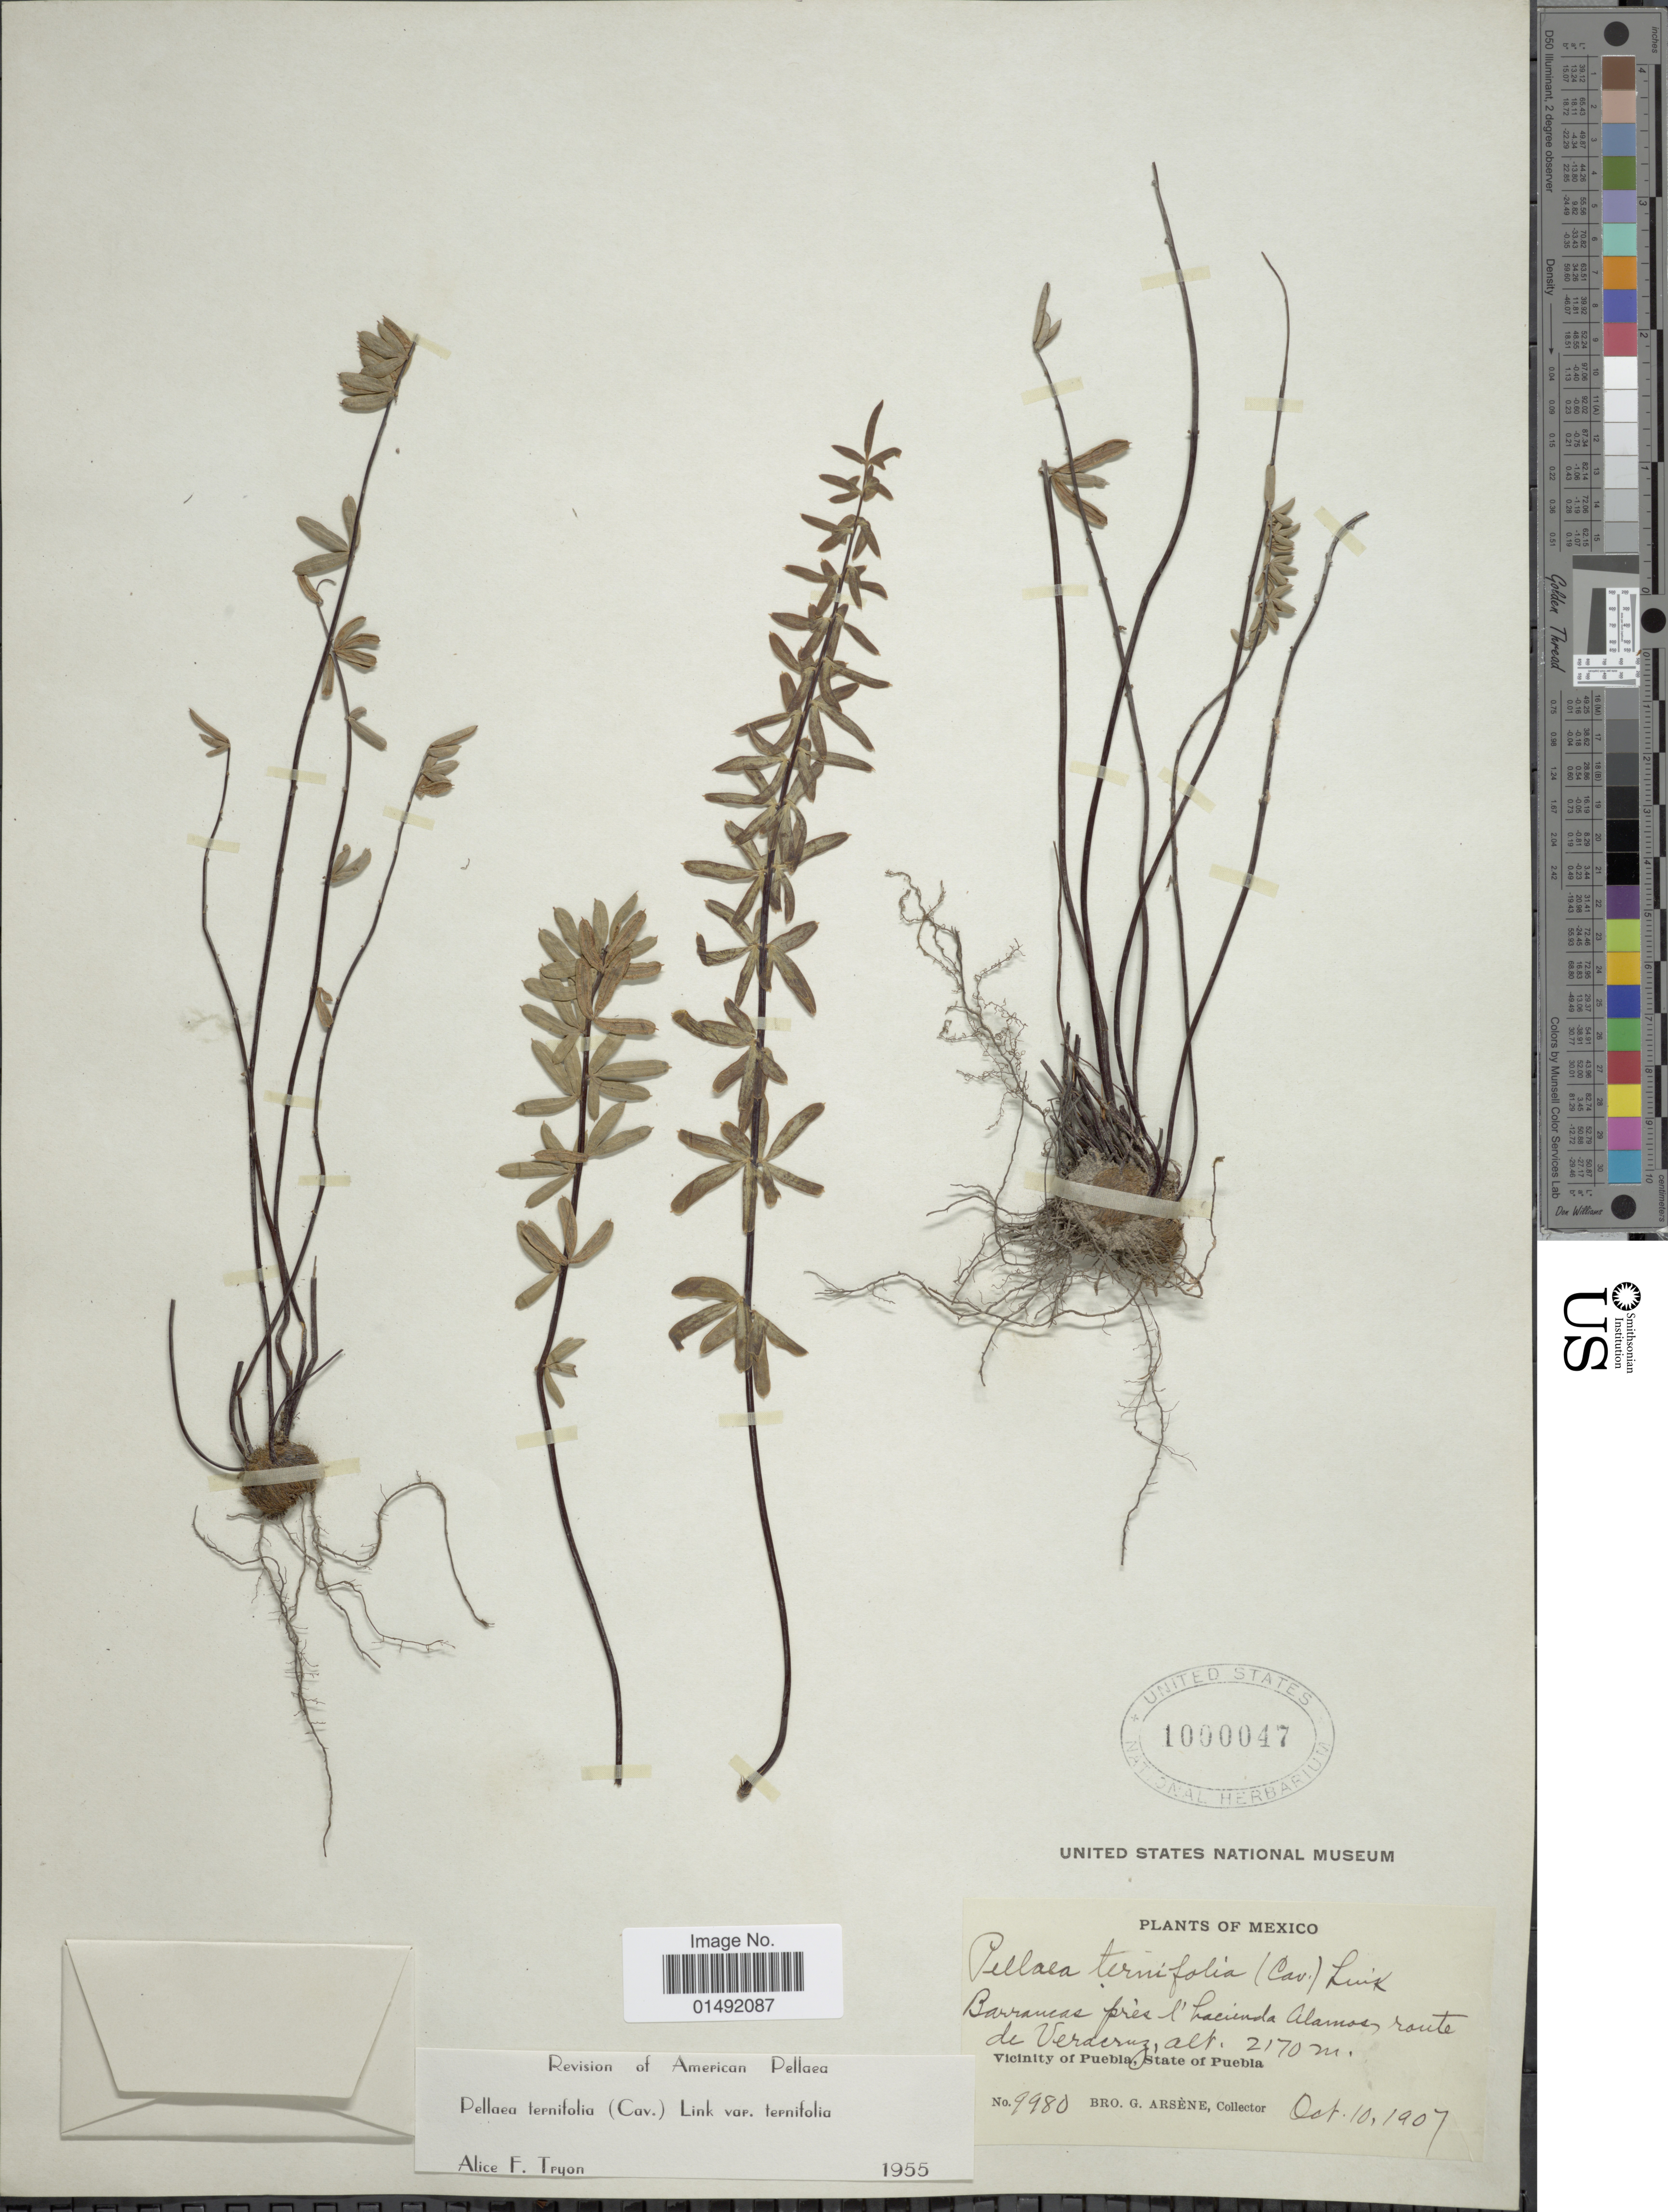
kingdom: Plantae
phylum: Tracheophyta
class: Polypodiopsida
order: Polypodiales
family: Pteridaceae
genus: Pellaea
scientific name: Pellaea ternifolia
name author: (Cav.) Link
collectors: Bro. G. Arsène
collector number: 9980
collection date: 1907-10-10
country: Mexico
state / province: Puebla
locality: Barrancas près l'hacienda Alamos, route de Veracruz, Vicinity of Puebla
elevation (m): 2170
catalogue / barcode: US 1000047